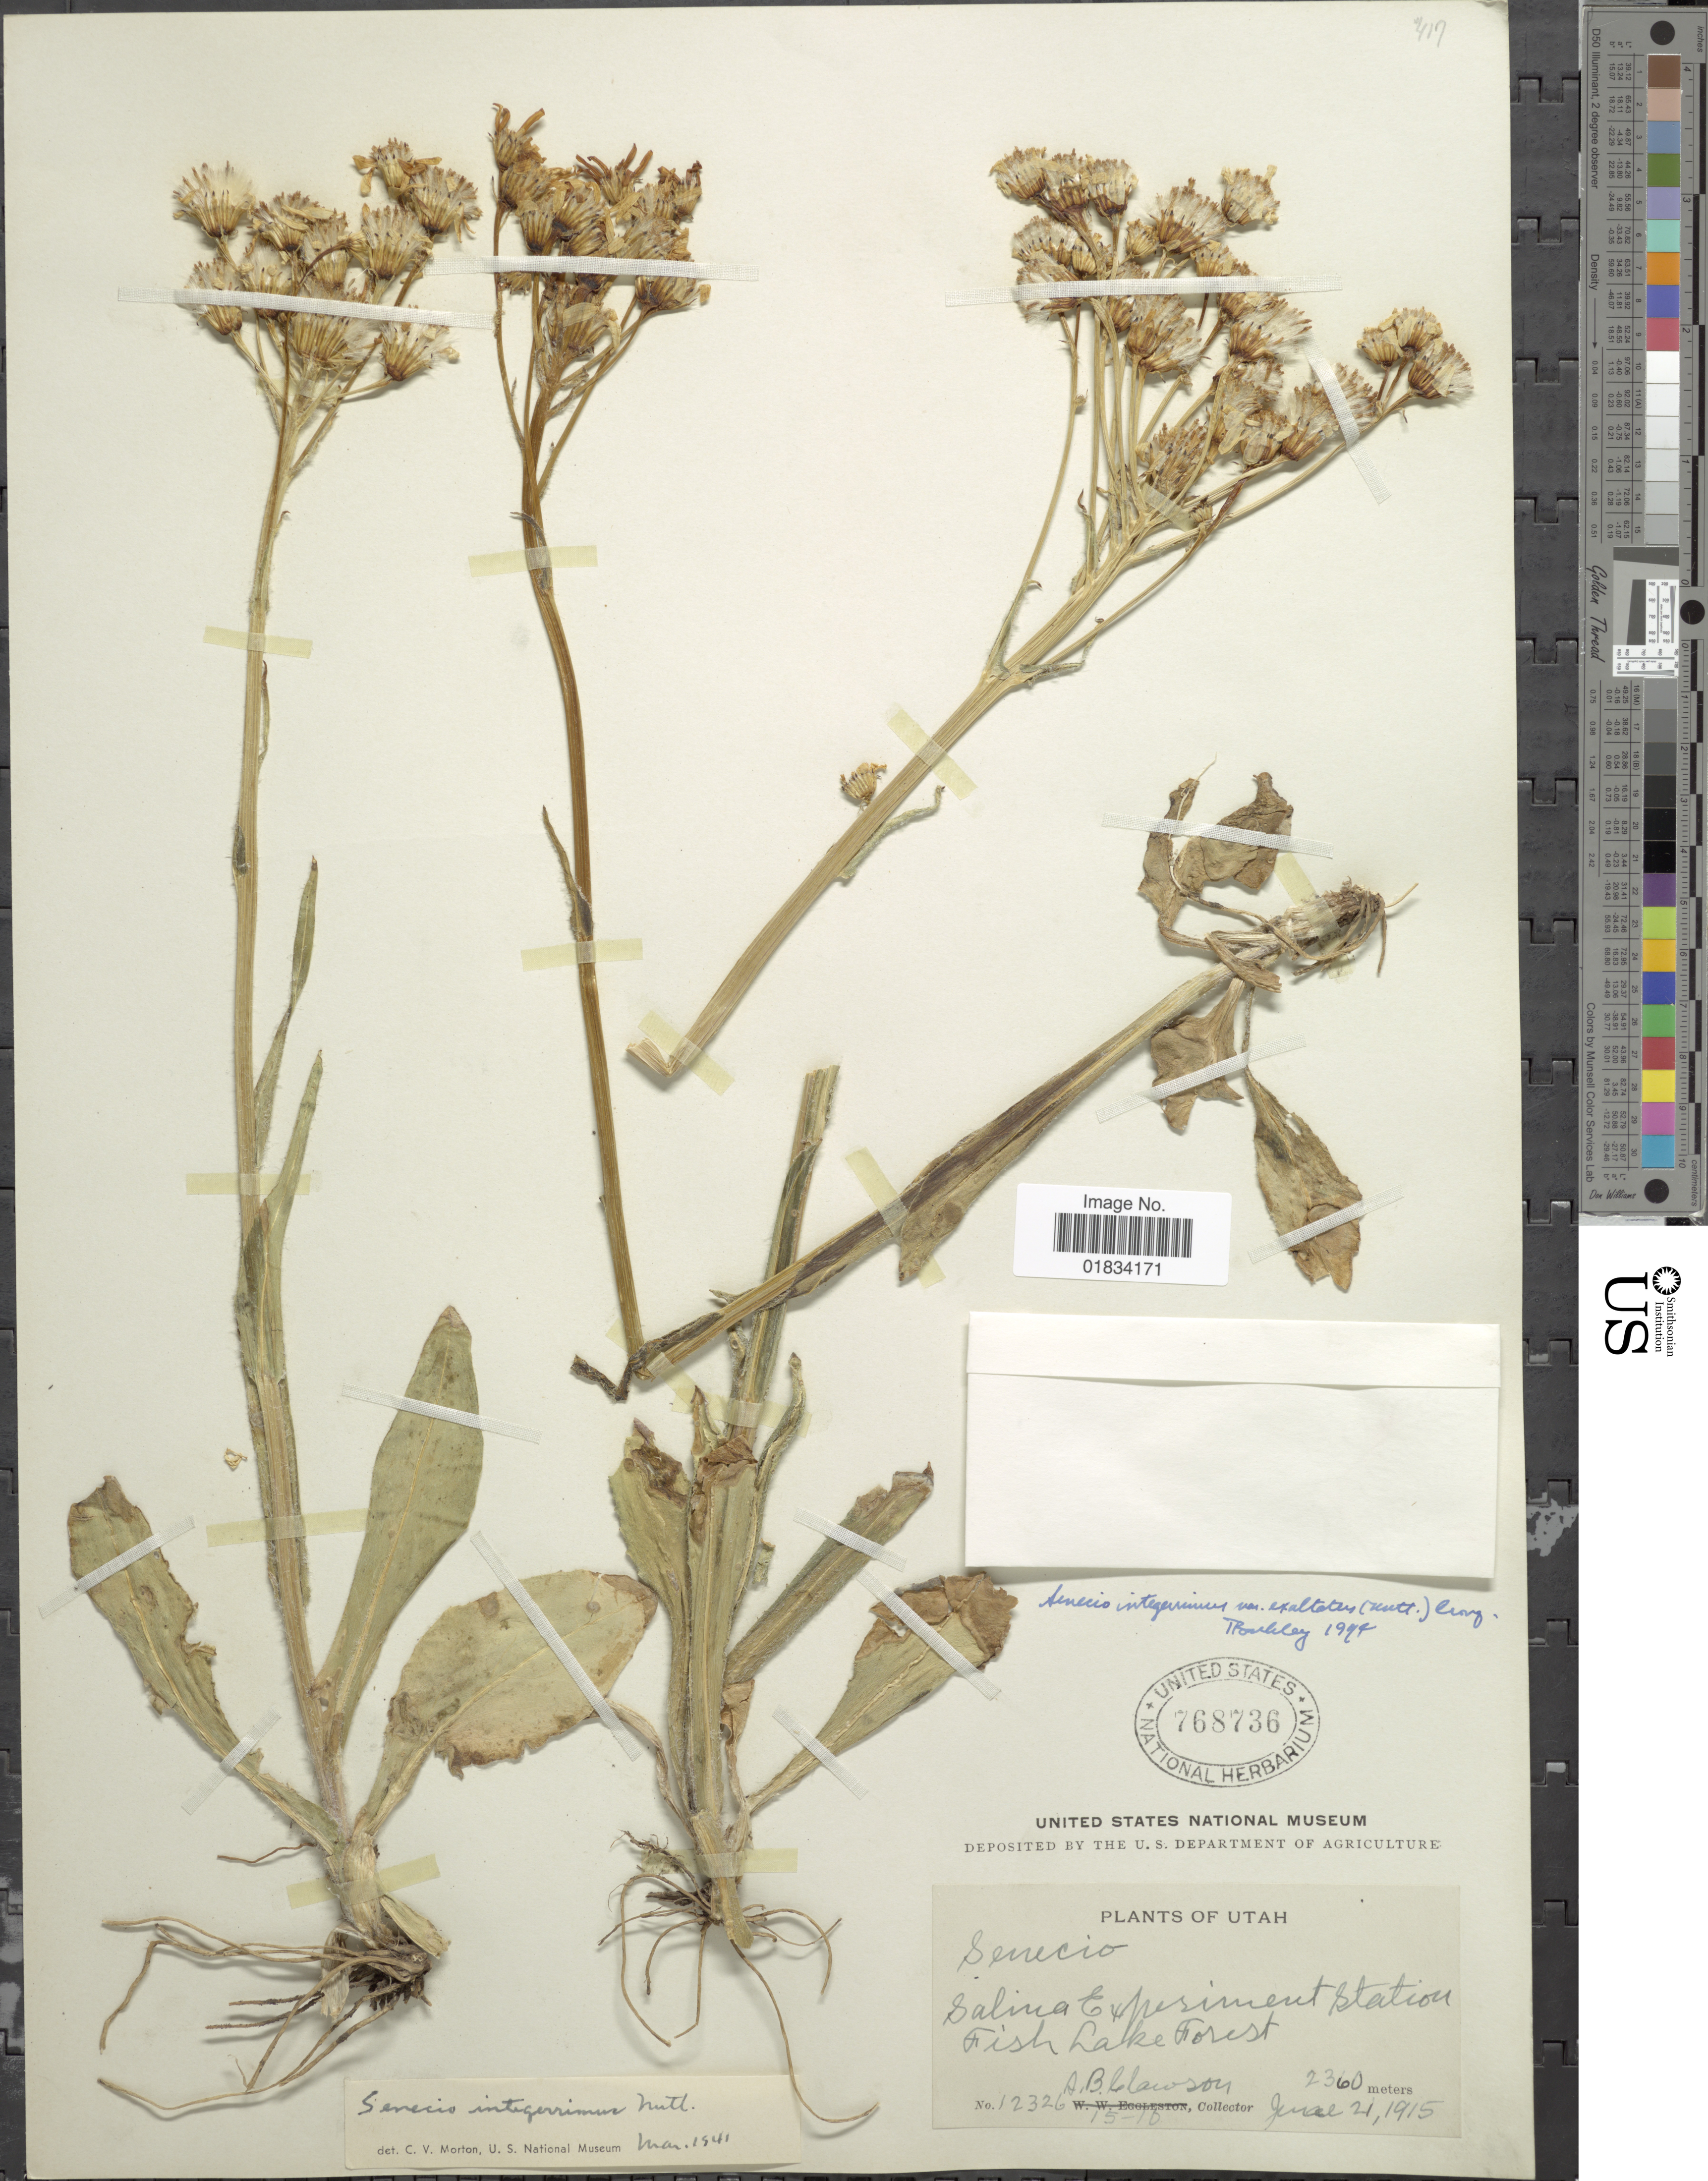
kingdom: Plantae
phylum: Tracheophyta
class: Magnoliopsida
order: Asterales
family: Asteraceae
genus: Senecio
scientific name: Senecio integerrimus var. exaltatus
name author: (Nutt.) Cronq.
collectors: A. Clawson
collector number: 12326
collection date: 1915-06-21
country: United States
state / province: Utah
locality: Salina Experiment Station, Fishlake Forest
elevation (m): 2360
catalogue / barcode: US 768736